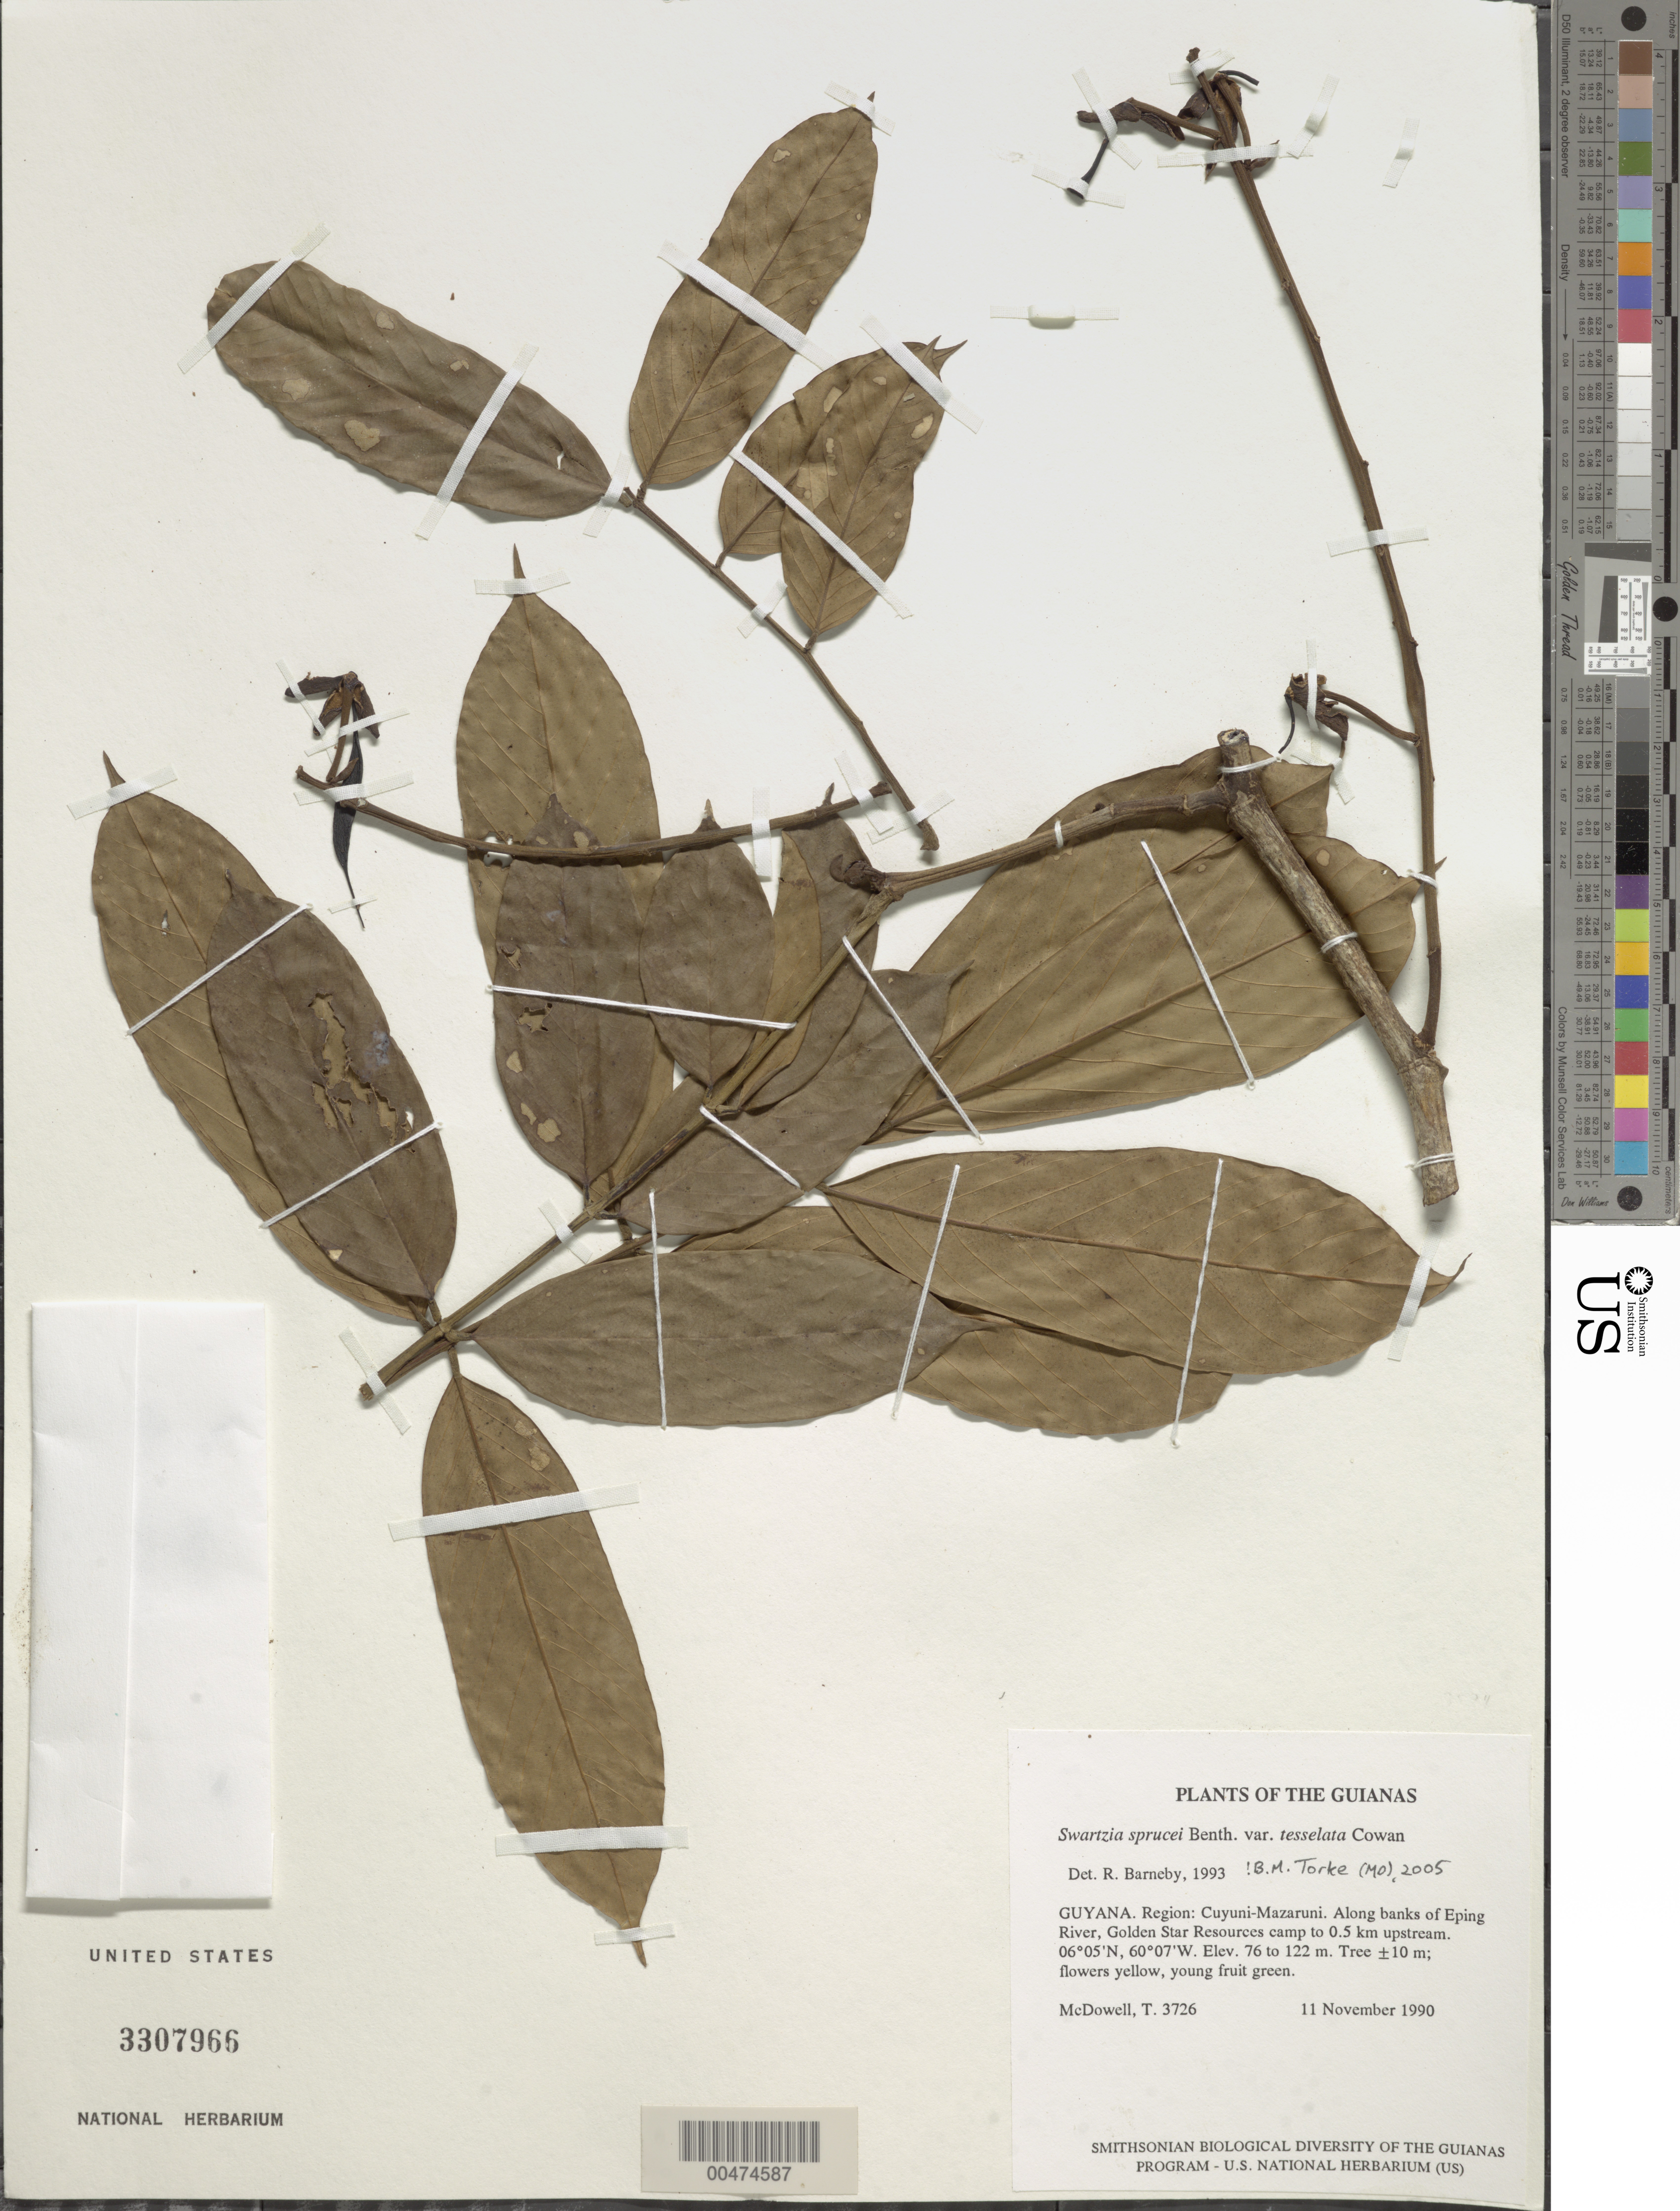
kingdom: Plantae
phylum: Tracheophyta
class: Magnoliopsida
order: Fabales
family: Fabaceae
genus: Swartzia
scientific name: Swartzia sprucei var. tessellata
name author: R.S. Cowan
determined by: Barneby, Rupert C., (NY)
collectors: T. McDowell & D. Gopaul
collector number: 3726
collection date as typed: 11 November 1990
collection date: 1990-11-11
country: Guyana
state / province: Cuyuni-Mazaruni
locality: Eping River, from Golden Star Resources camp to 0.5 km upstream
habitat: Along banks of river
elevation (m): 76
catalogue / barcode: US 3307966